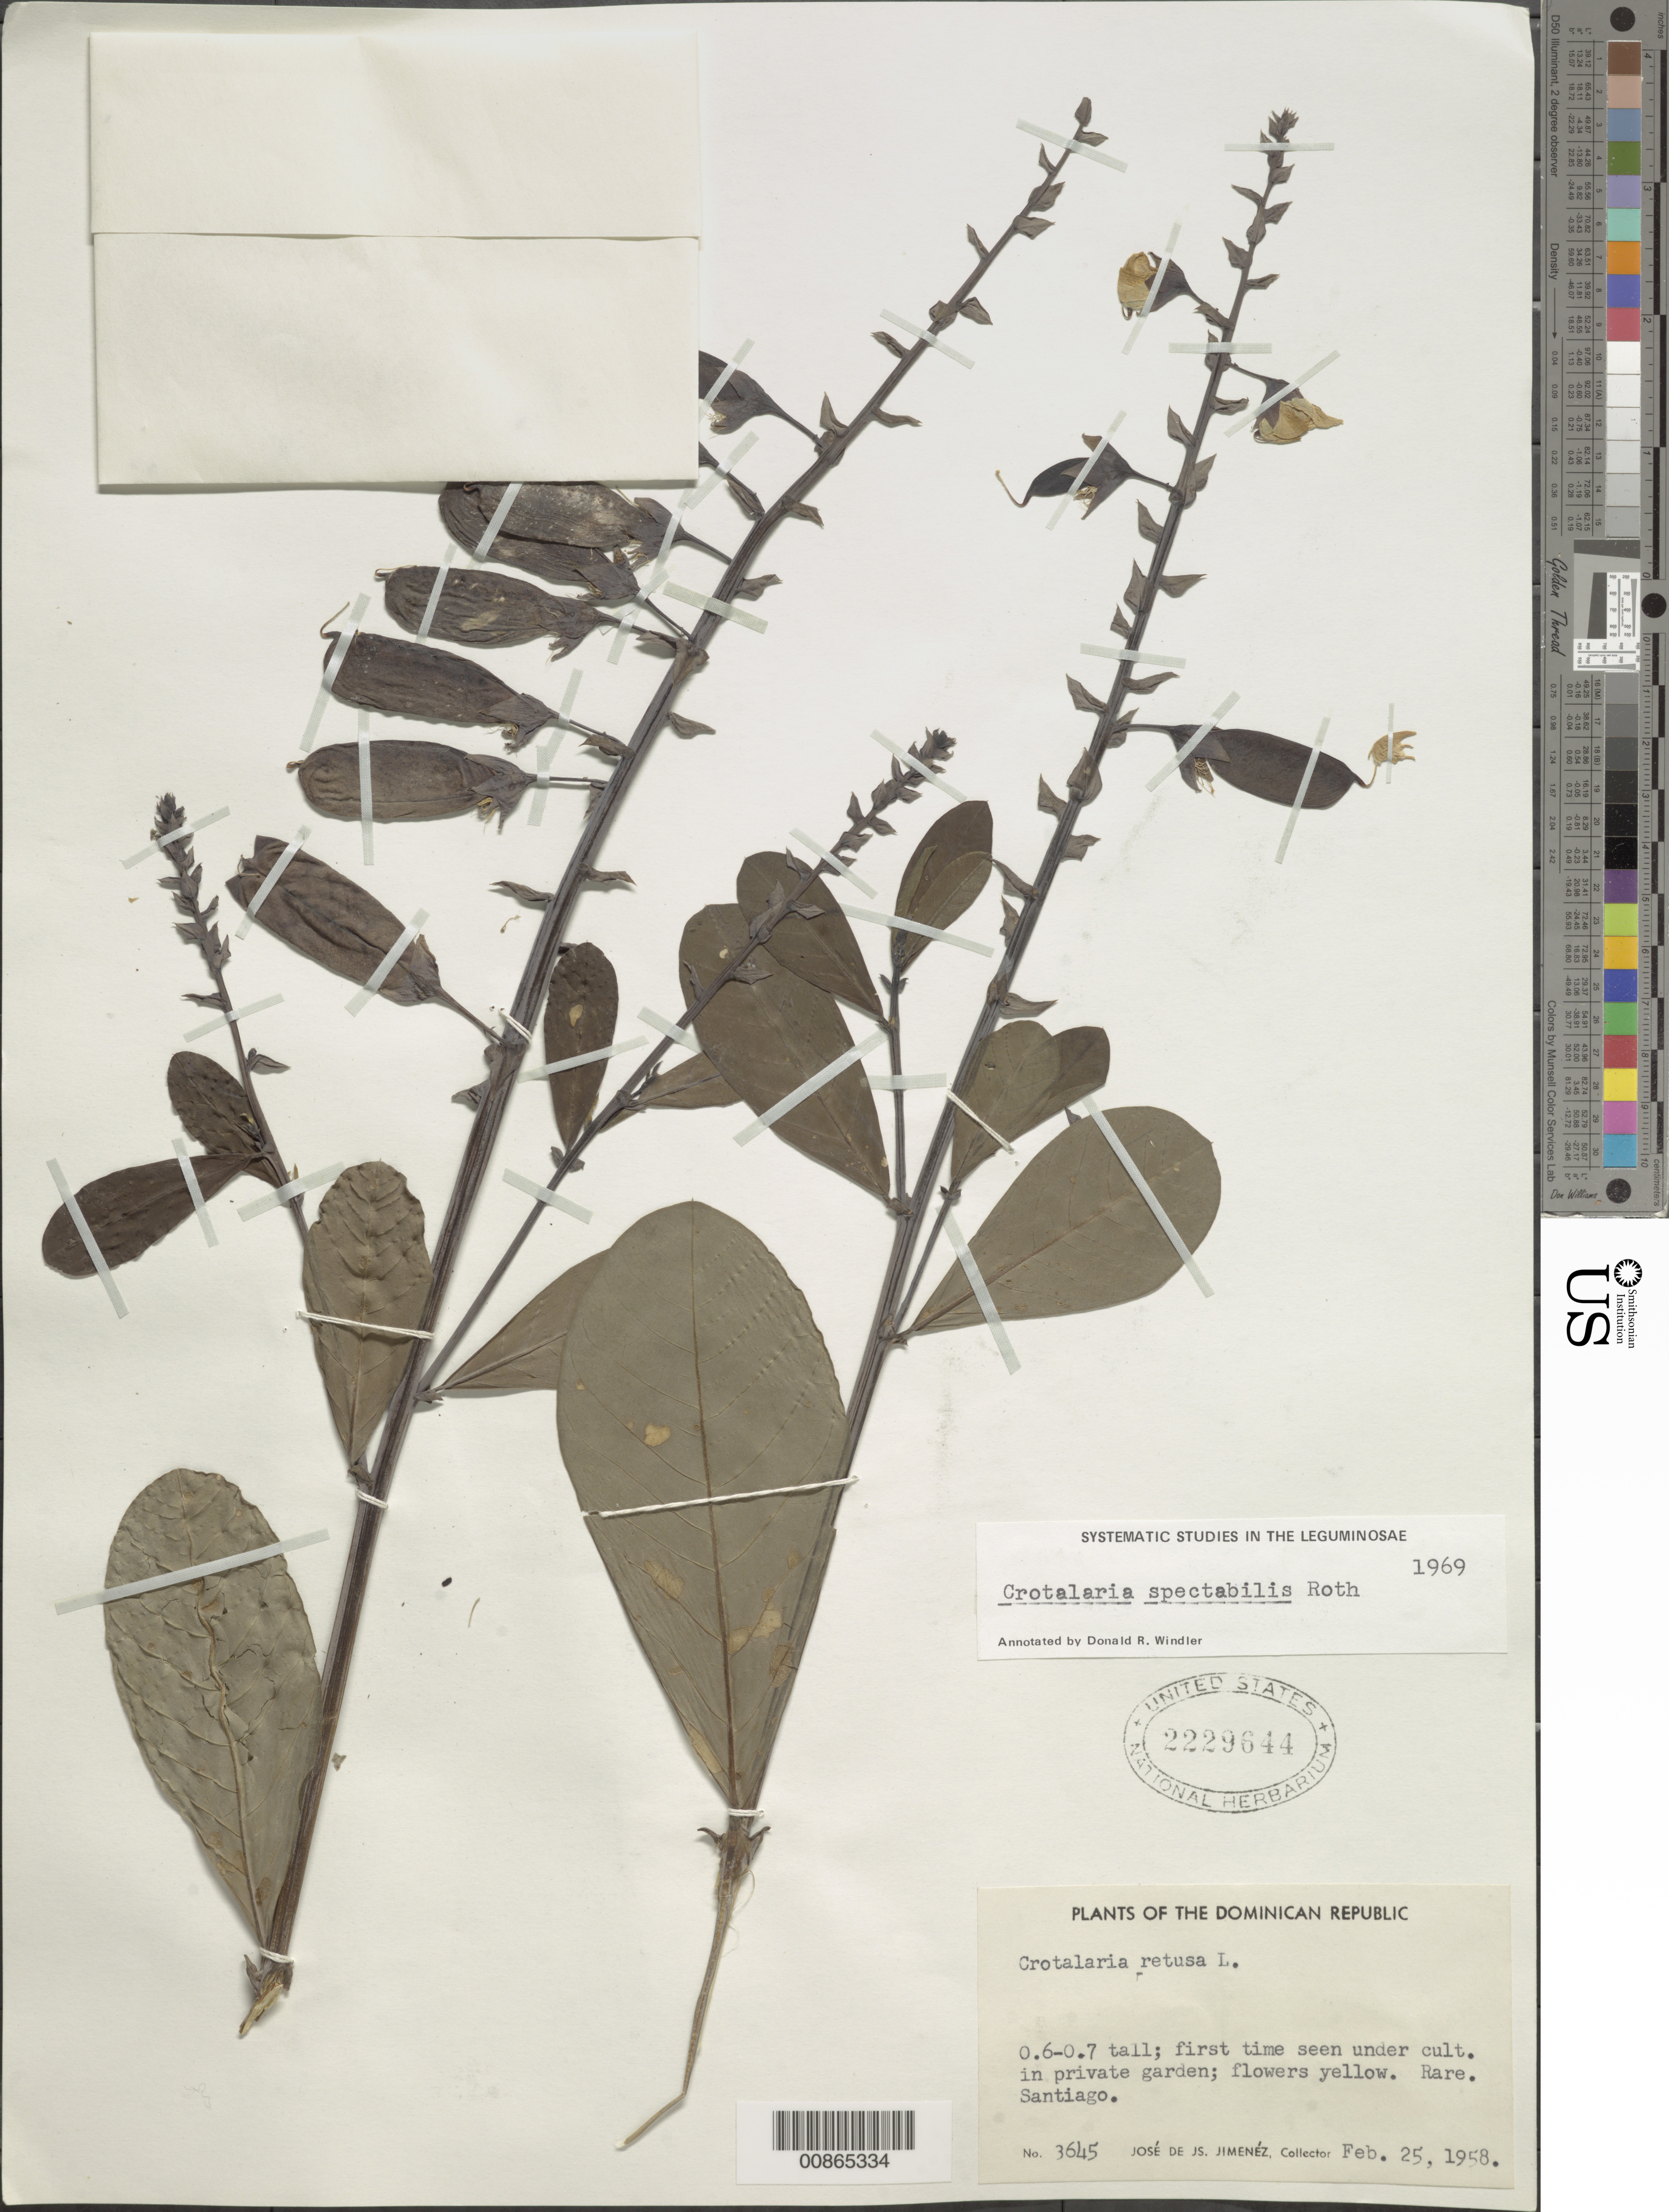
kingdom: Plantae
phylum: Tracheophyta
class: Magnoliopsida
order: Fabales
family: Fabaceae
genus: Crotalaria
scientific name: Crotalaria spectabilis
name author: Roth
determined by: Windler, D. R.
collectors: J. J. Jiménez Almonte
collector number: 3645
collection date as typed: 25 Feb 1958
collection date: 1958-02-25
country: Dominican Republic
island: Hispaniola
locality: Santiago.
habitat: Private garden.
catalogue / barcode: US 2229644